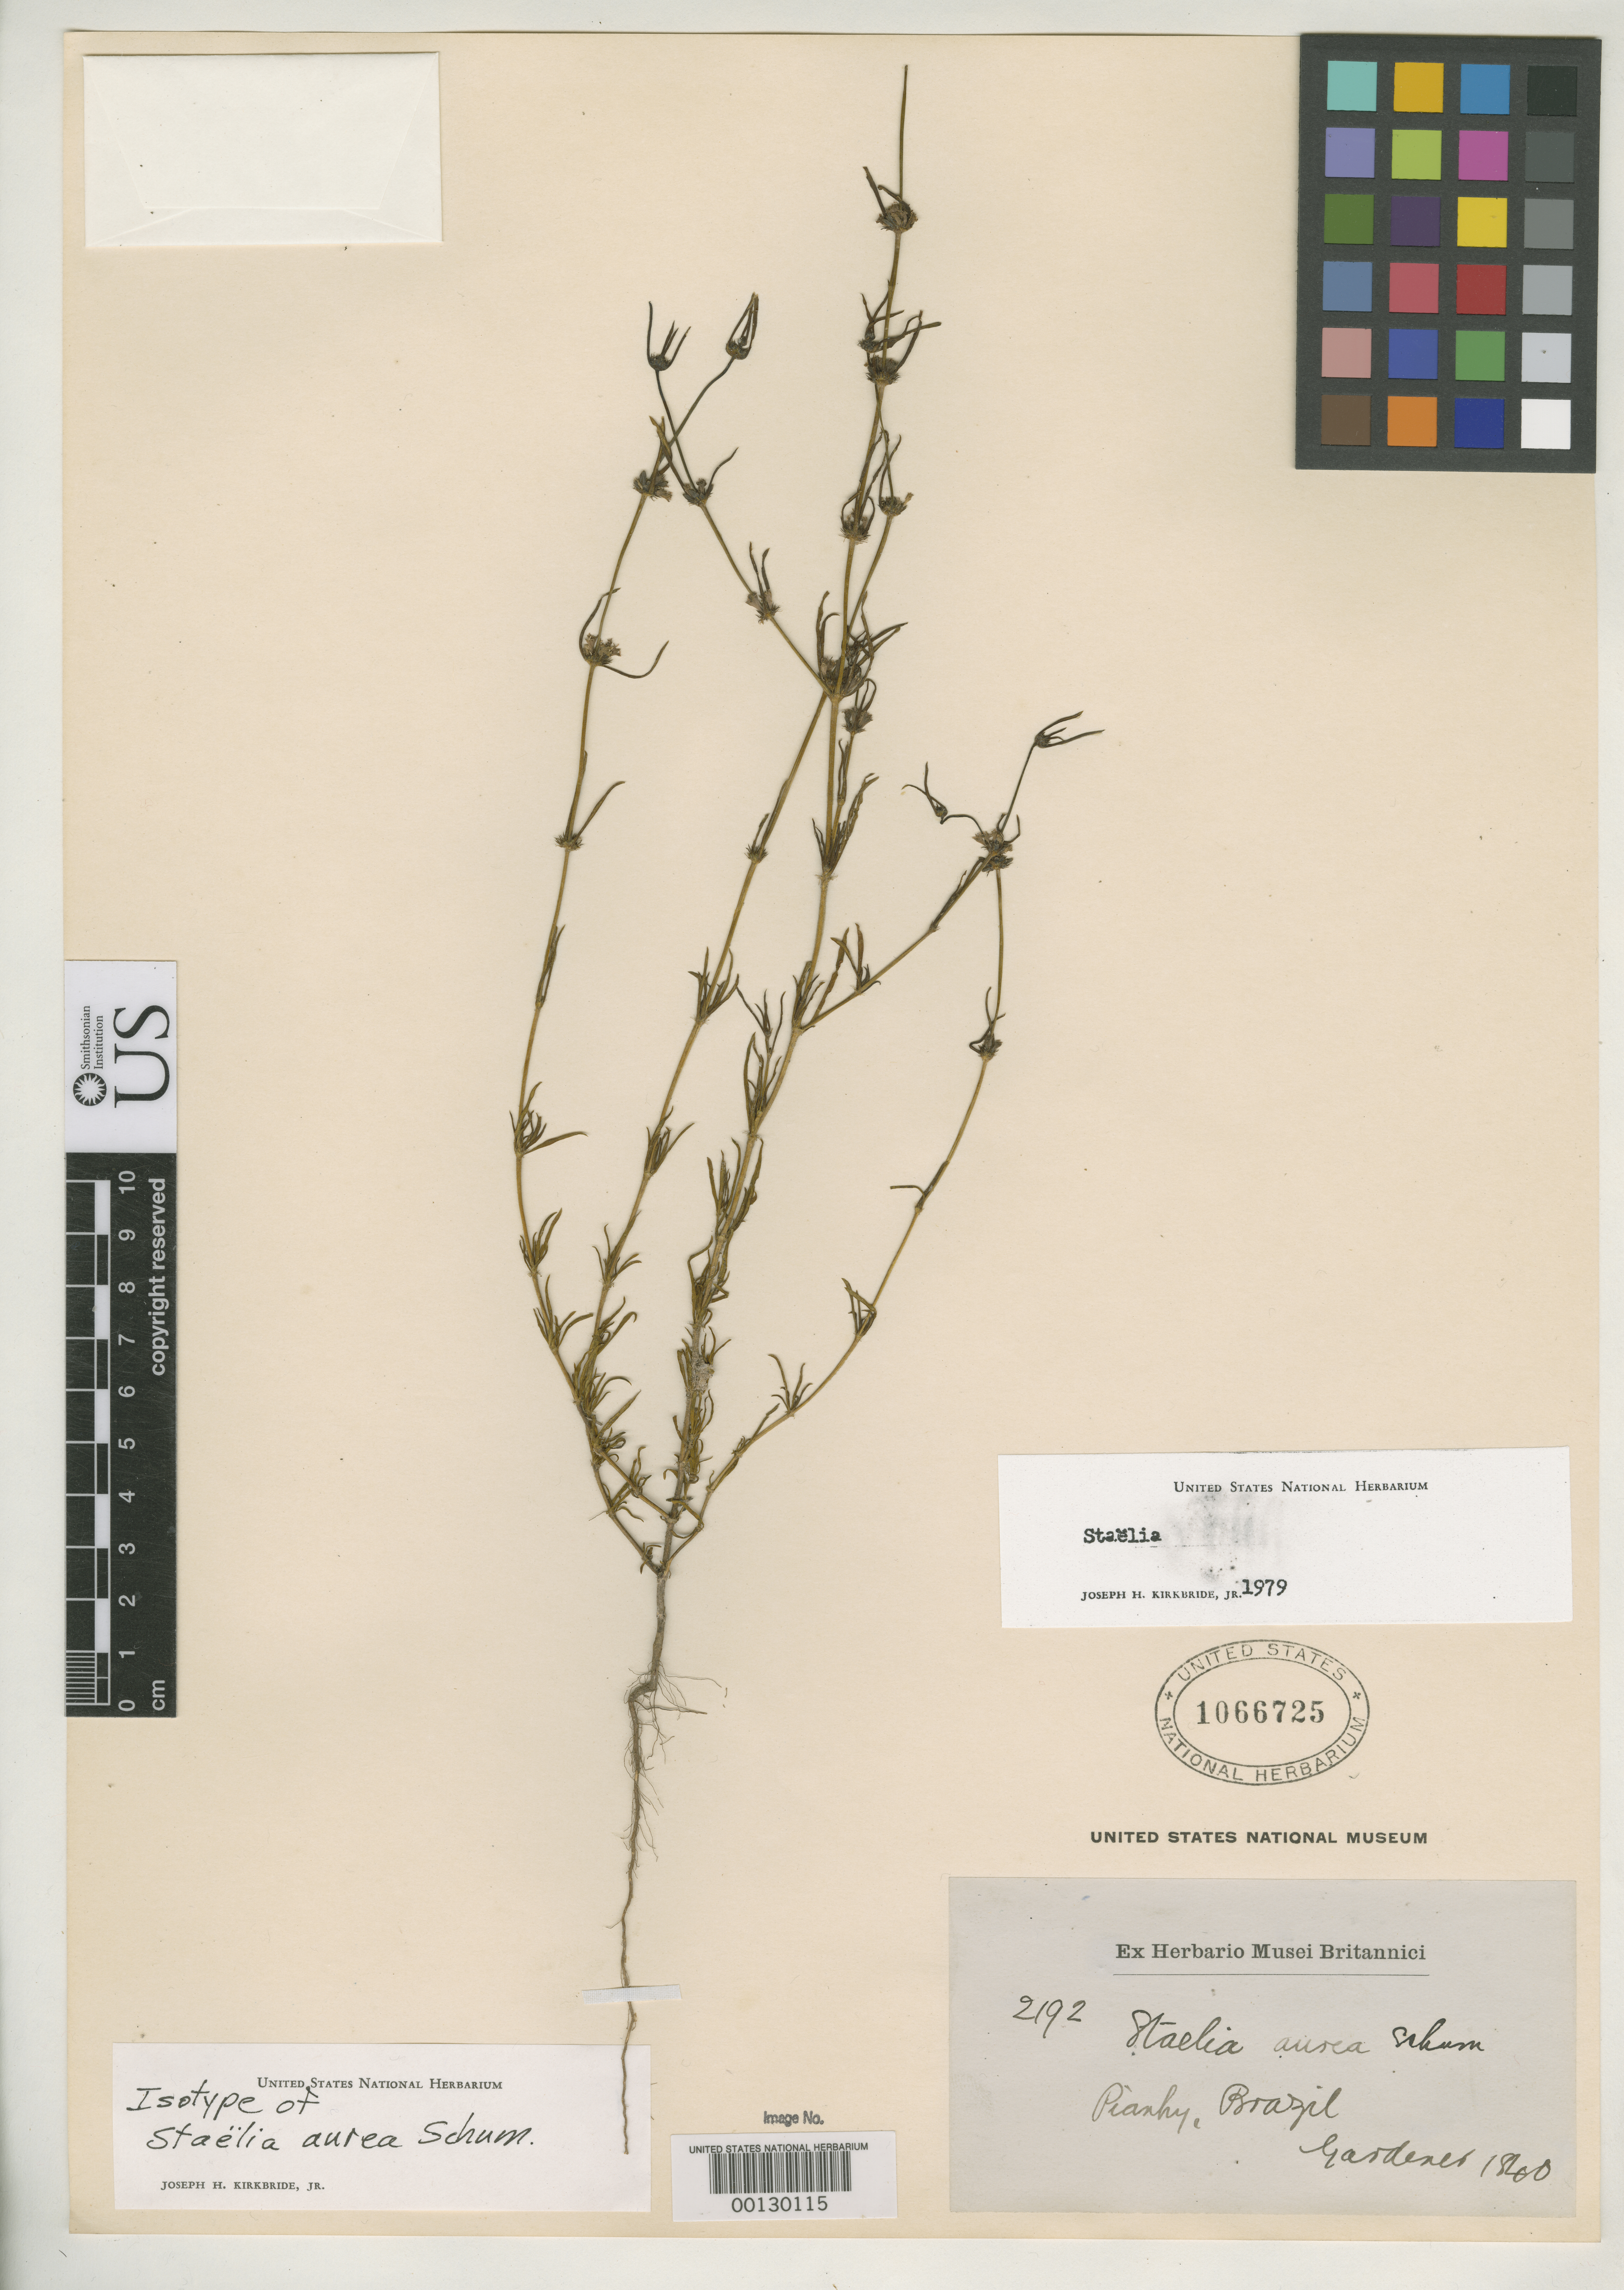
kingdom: Plantae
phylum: Tracheophyta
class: Magnoliopsida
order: Gentianales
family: Rubiaceae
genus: Staelia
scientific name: Staelia aurea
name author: K. Schum. in Mart.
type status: Isotype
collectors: G. Gardner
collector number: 2192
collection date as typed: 1840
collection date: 1840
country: Brazil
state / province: Piauí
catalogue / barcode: US 1066725